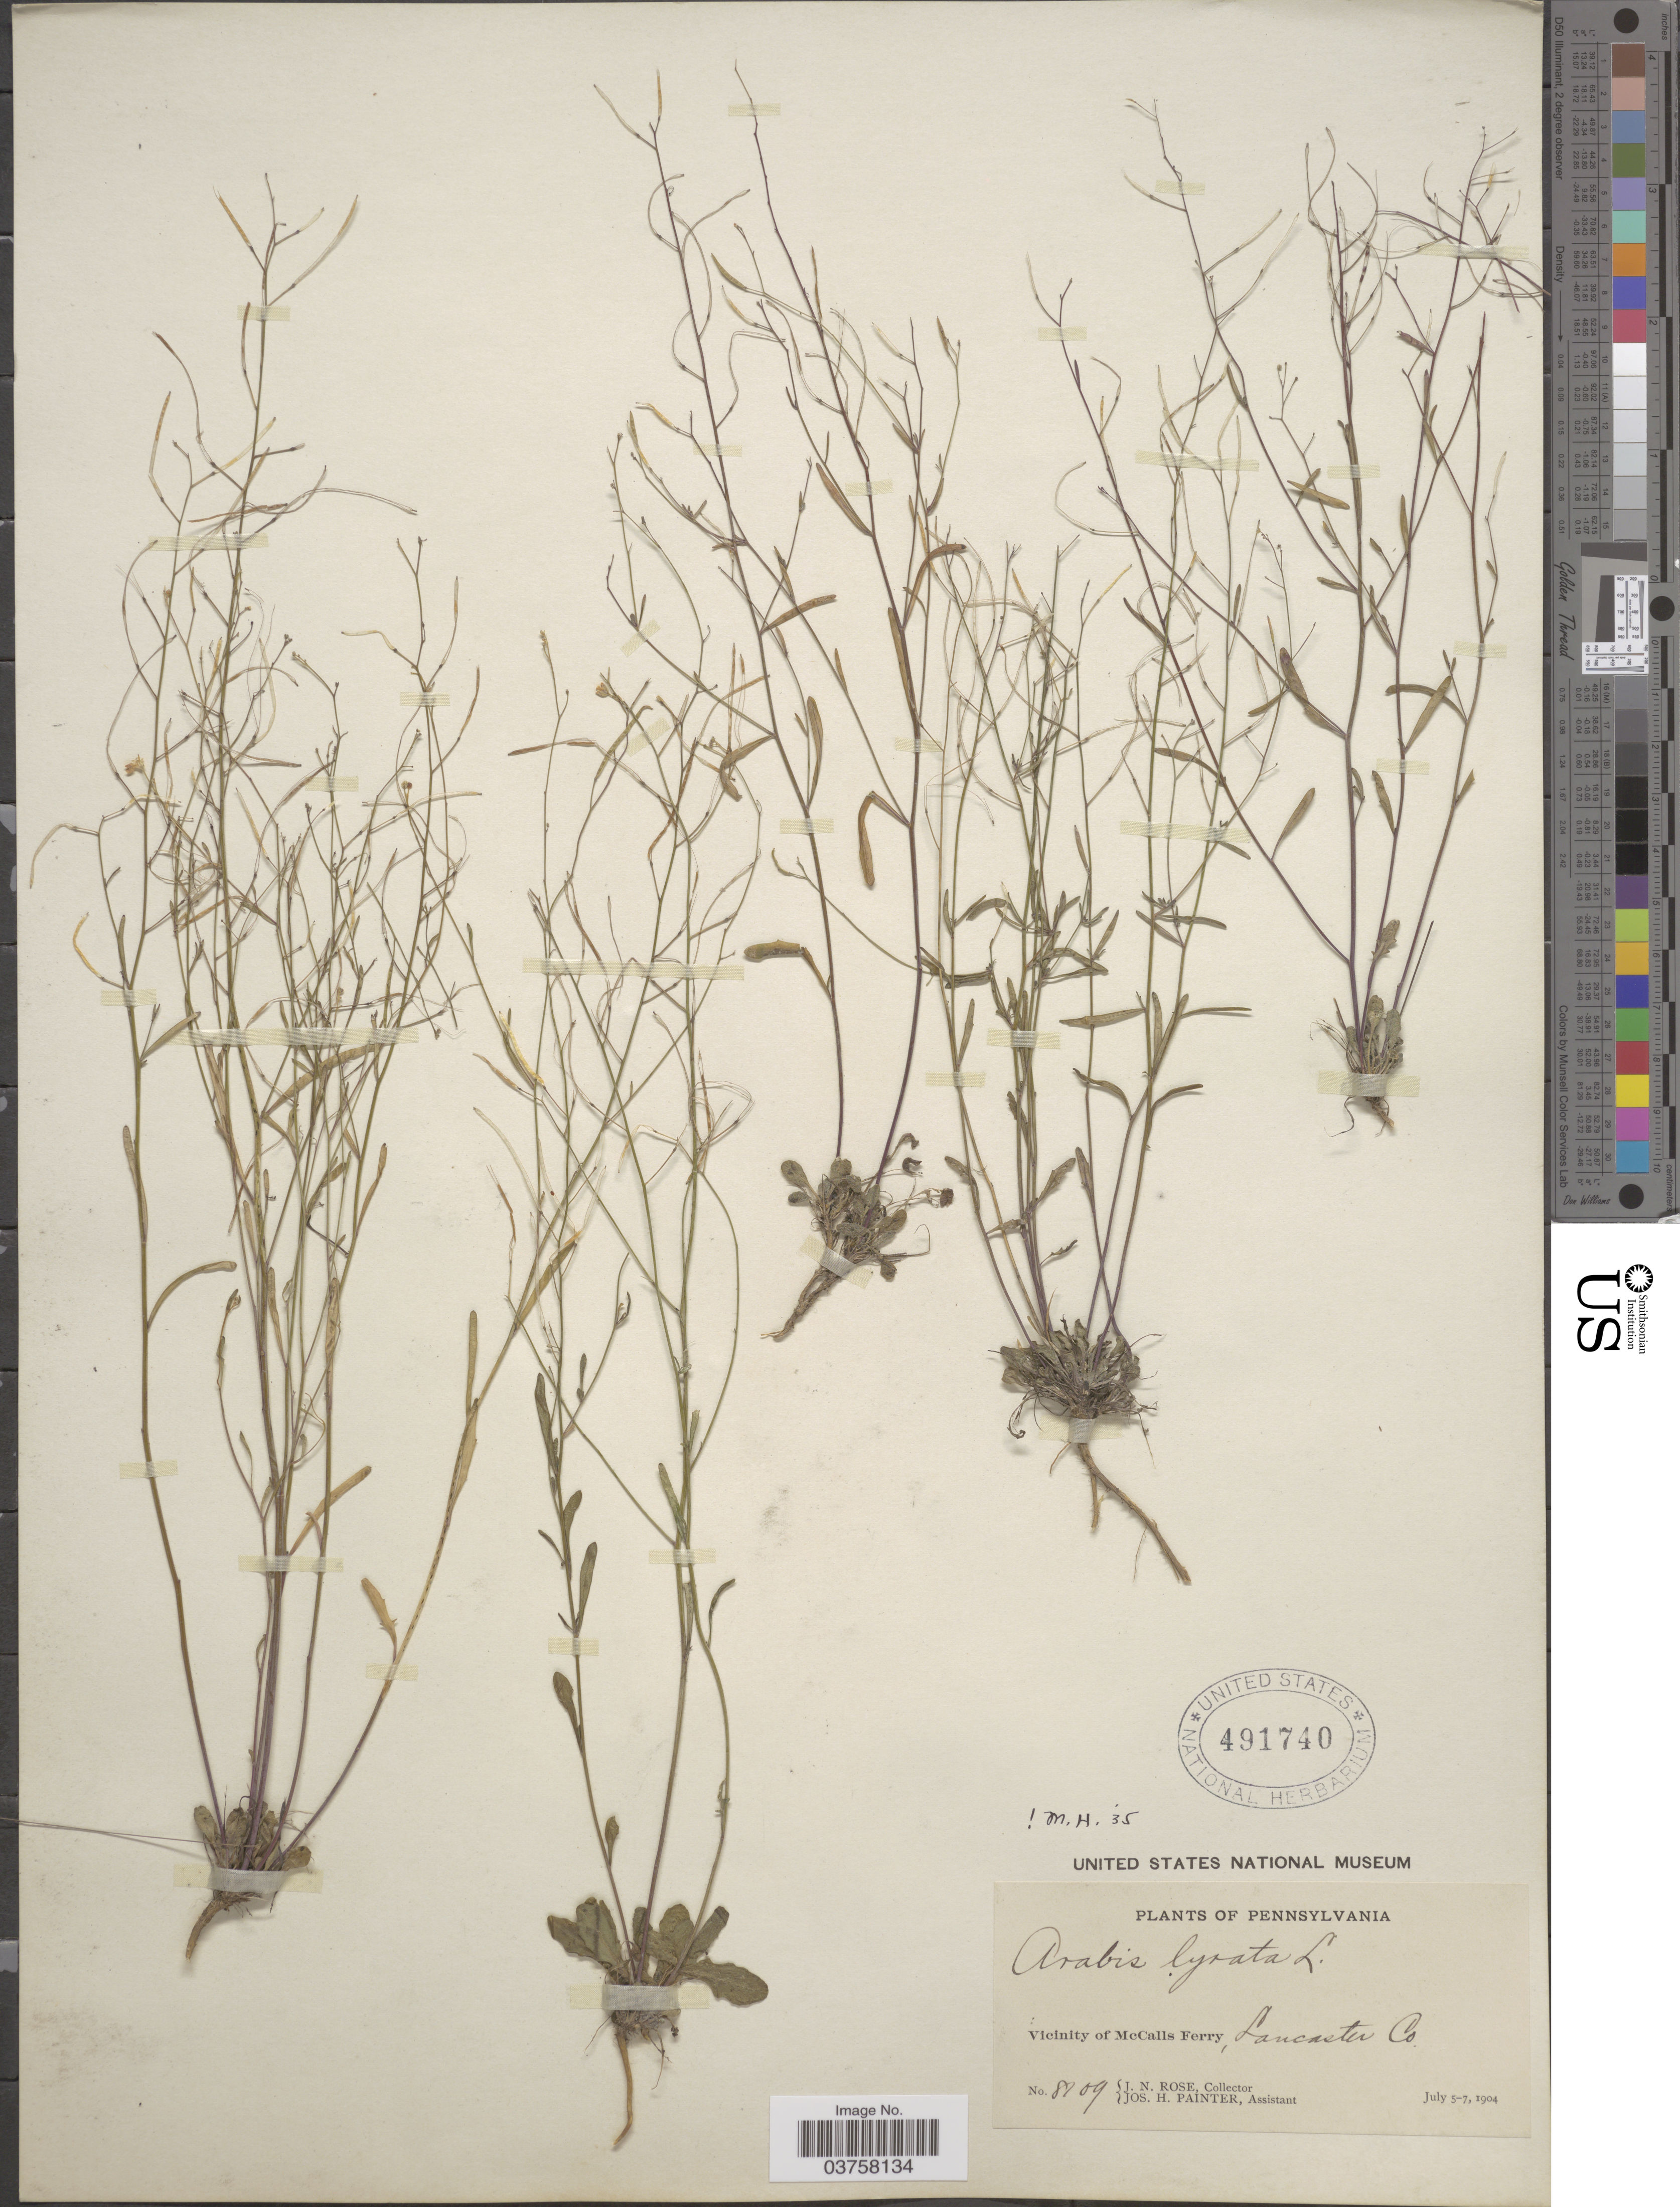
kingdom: Plantae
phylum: Tracheophyta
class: Magnoliopsida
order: Brassicales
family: Brassicaceae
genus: Arabis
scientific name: Arabis lyrata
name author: L.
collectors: J. N. Rose & J. H. Painter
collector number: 8109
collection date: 1904-07-05/1904-07-07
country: United States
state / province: Pennsylvania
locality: Vicinity of McCalls Ferry, Lancaster Co.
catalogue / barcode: US 491740